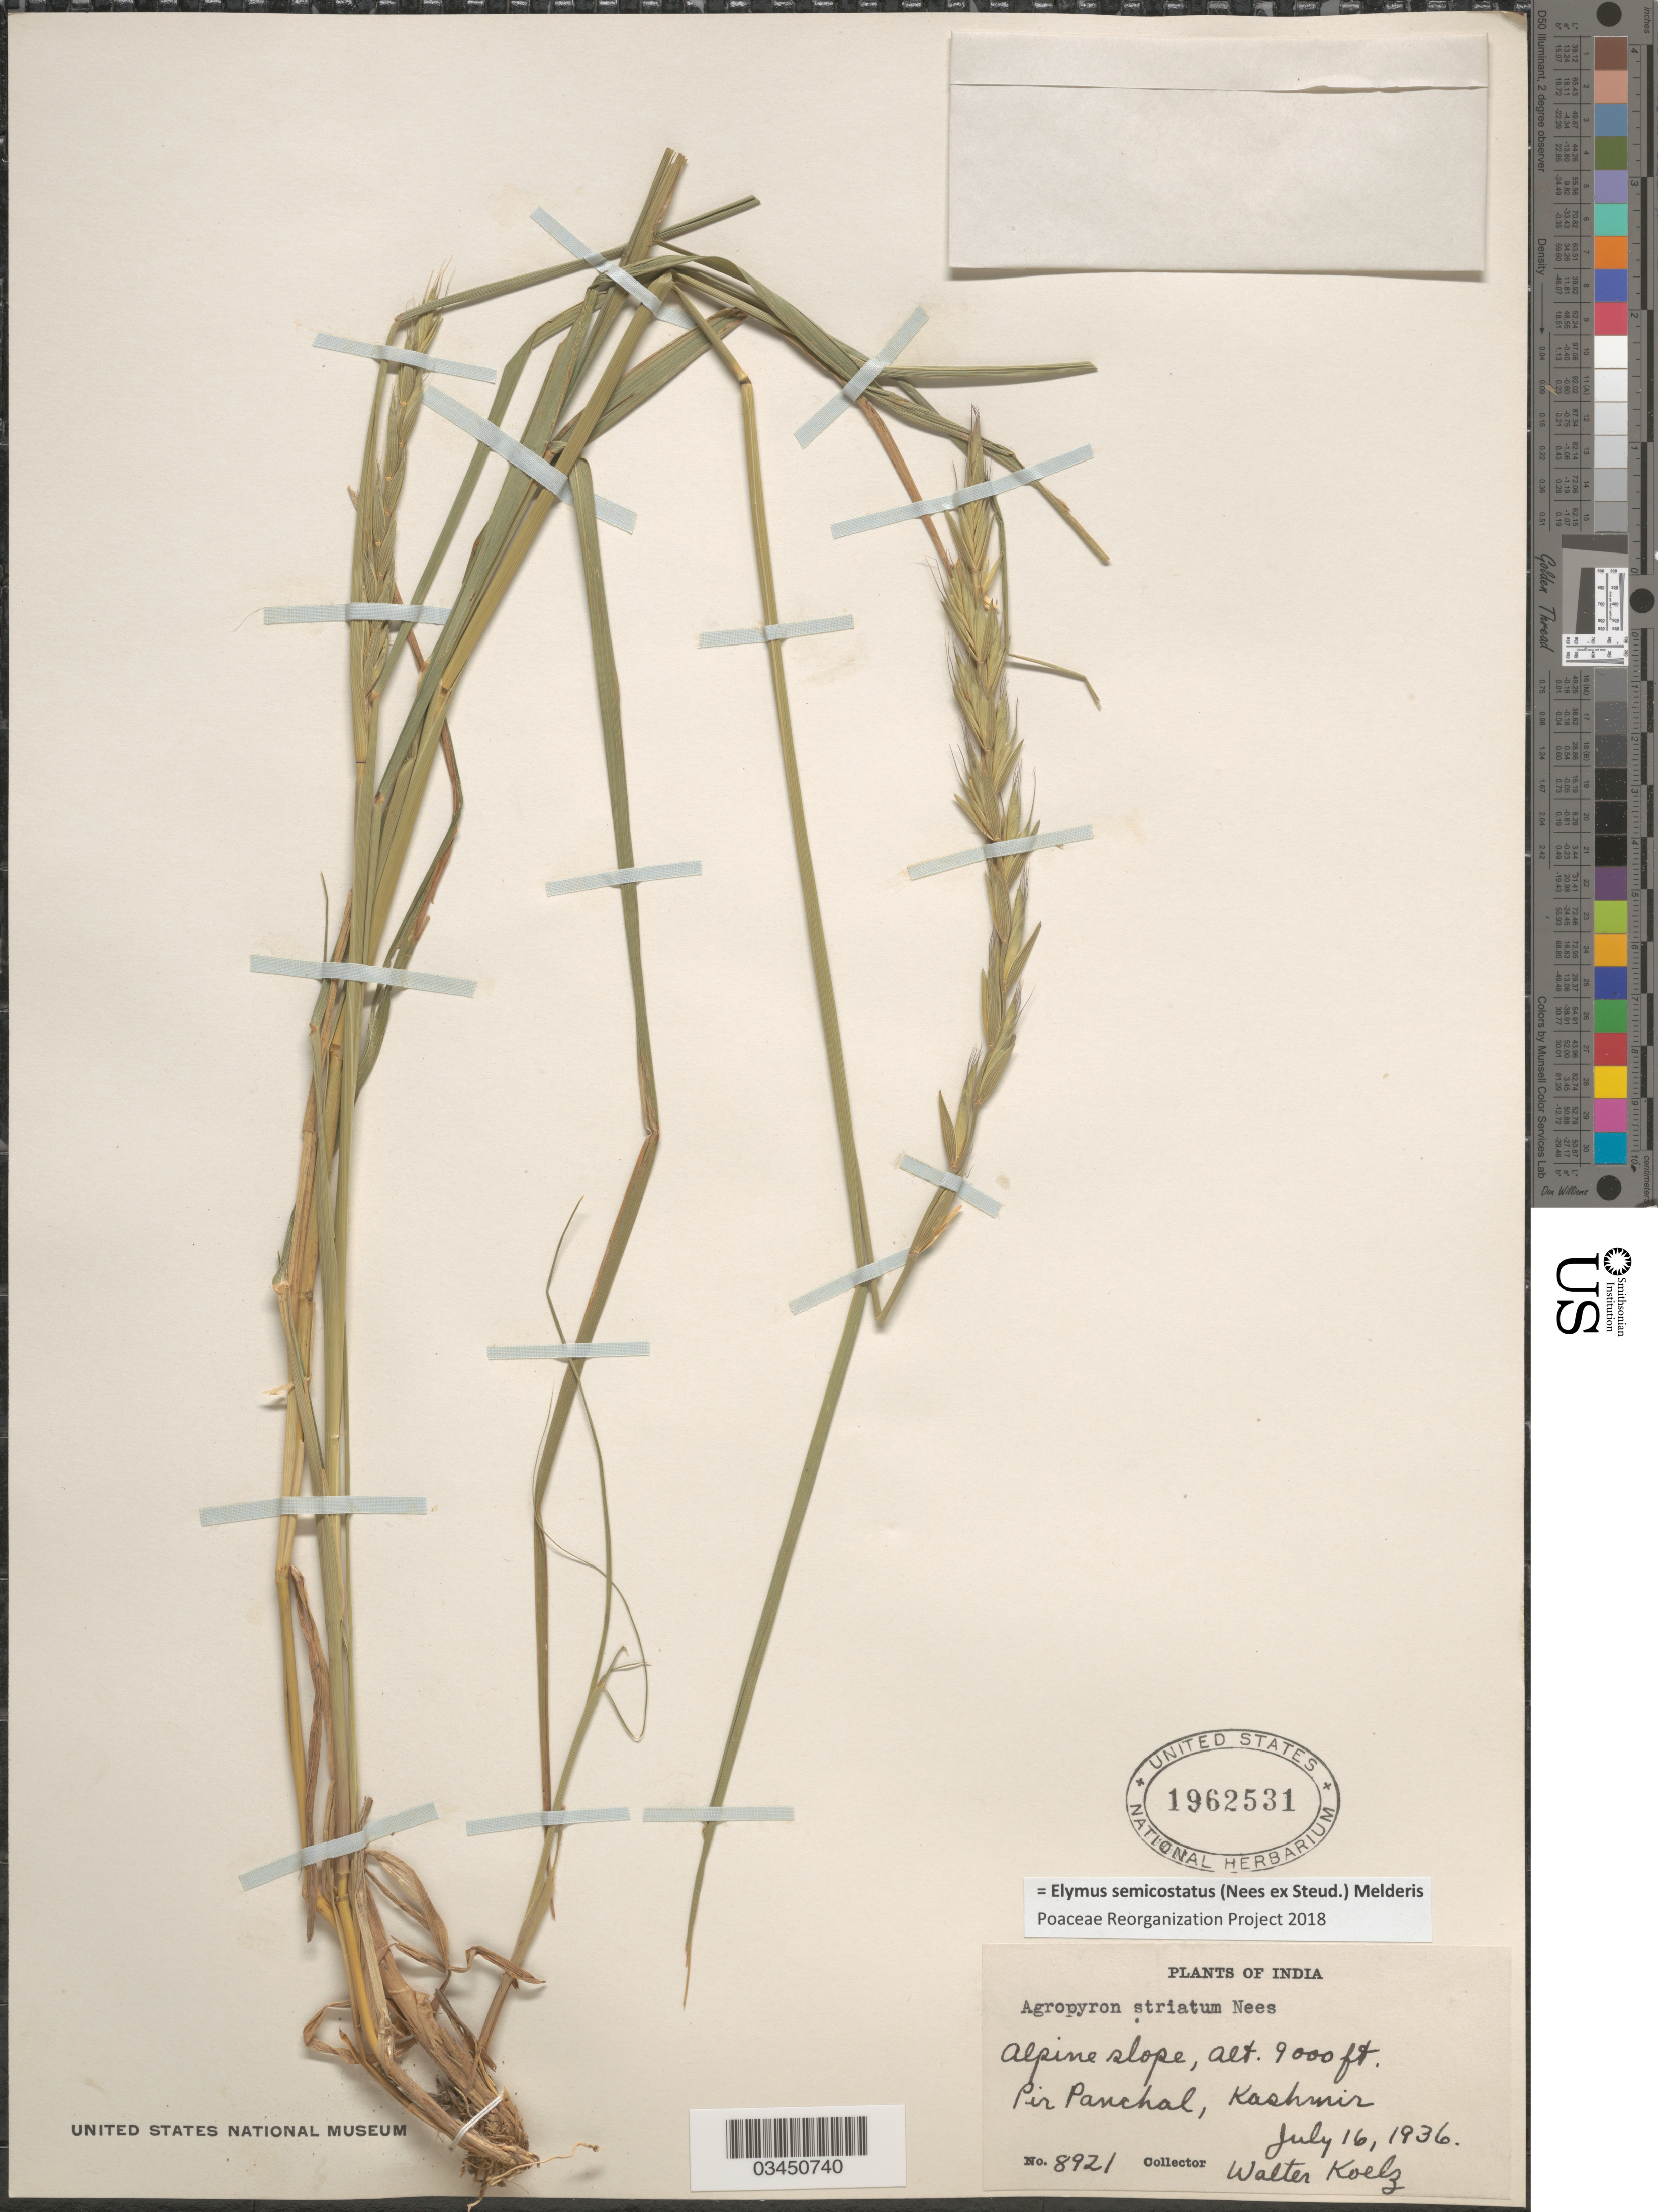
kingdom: Plantae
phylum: Tracheophyta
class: Liliopsida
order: Poales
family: Poaceae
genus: Elymus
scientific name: Elymus semicostatus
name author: (Nees ex Steud.) Melderis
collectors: W. N. Koelz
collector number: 8921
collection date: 1936-07-16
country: India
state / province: Jammu and Kashmir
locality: Alpine slope, Pir Panchal, Kashmir.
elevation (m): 2743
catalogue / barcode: US 1962531